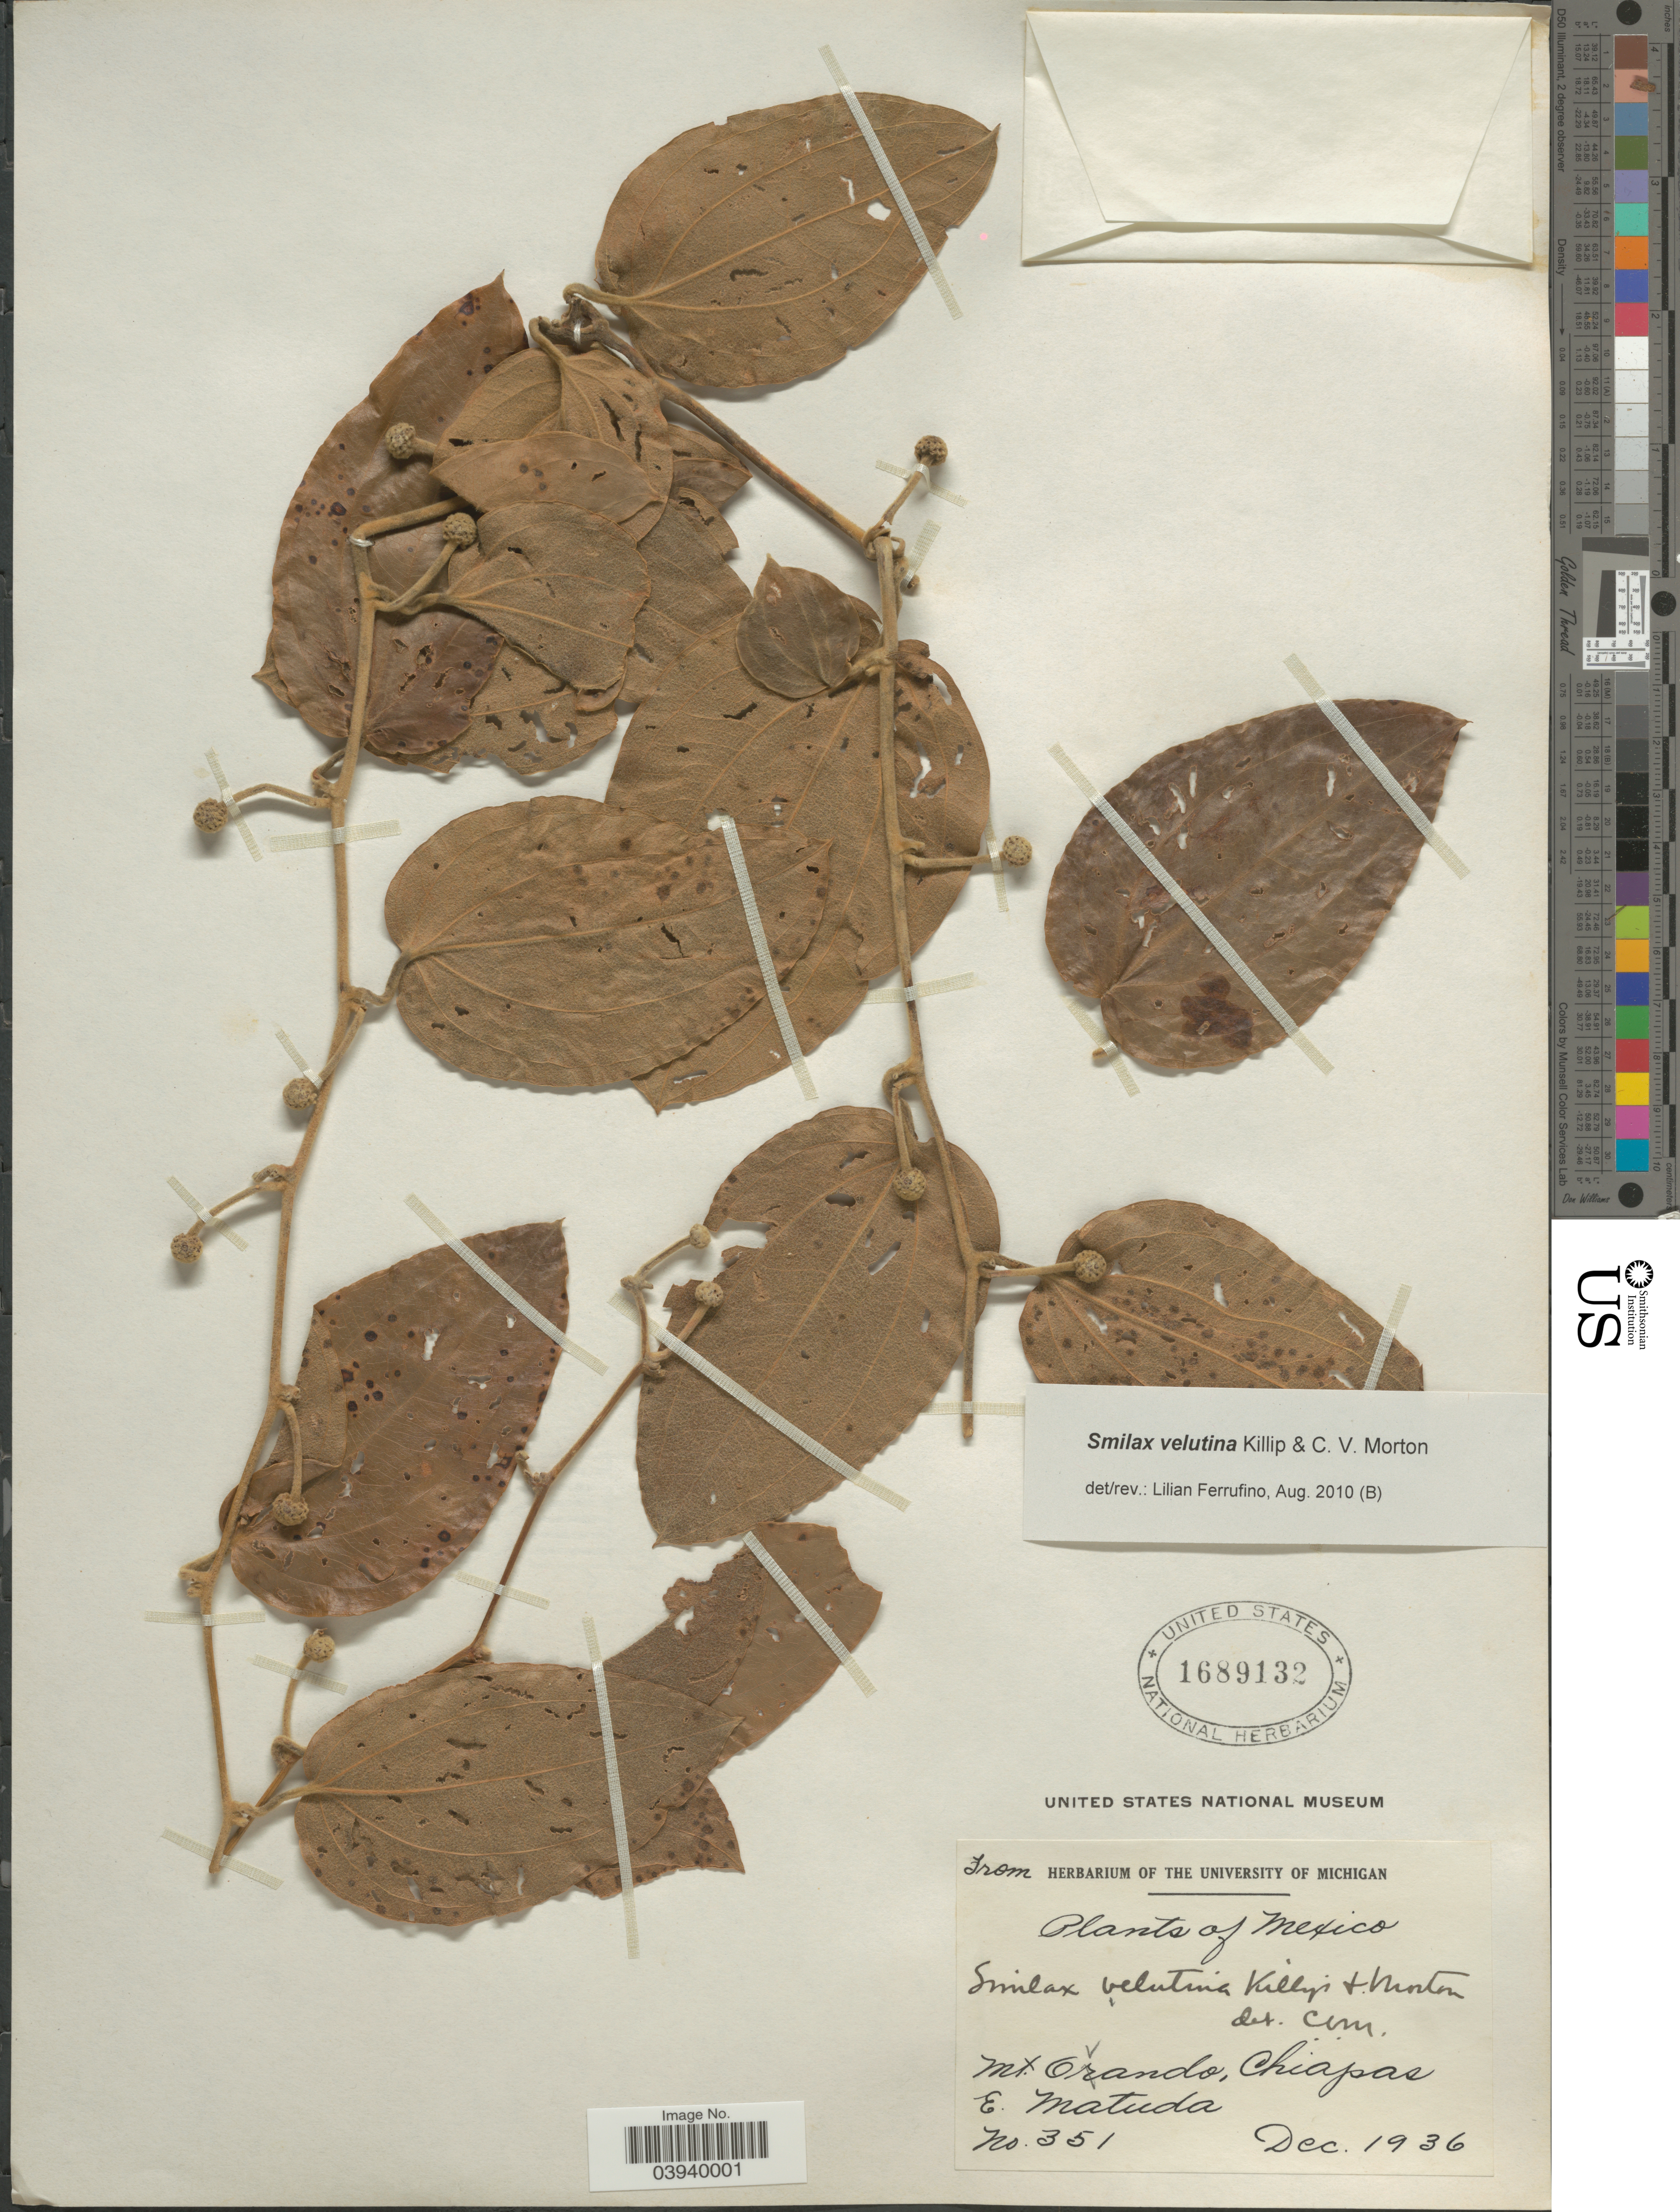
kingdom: Plantae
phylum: Tracheophyta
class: Liliopsida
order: Liliales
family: Smilacaceae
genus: Smilax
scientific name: Smilax velutina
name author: Killip & C.V. Morton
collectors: E. Matuda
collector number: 351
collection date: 1936-12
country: Mexico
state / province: Chiapas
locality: Mt. Ovando.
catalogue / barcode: US 1689132